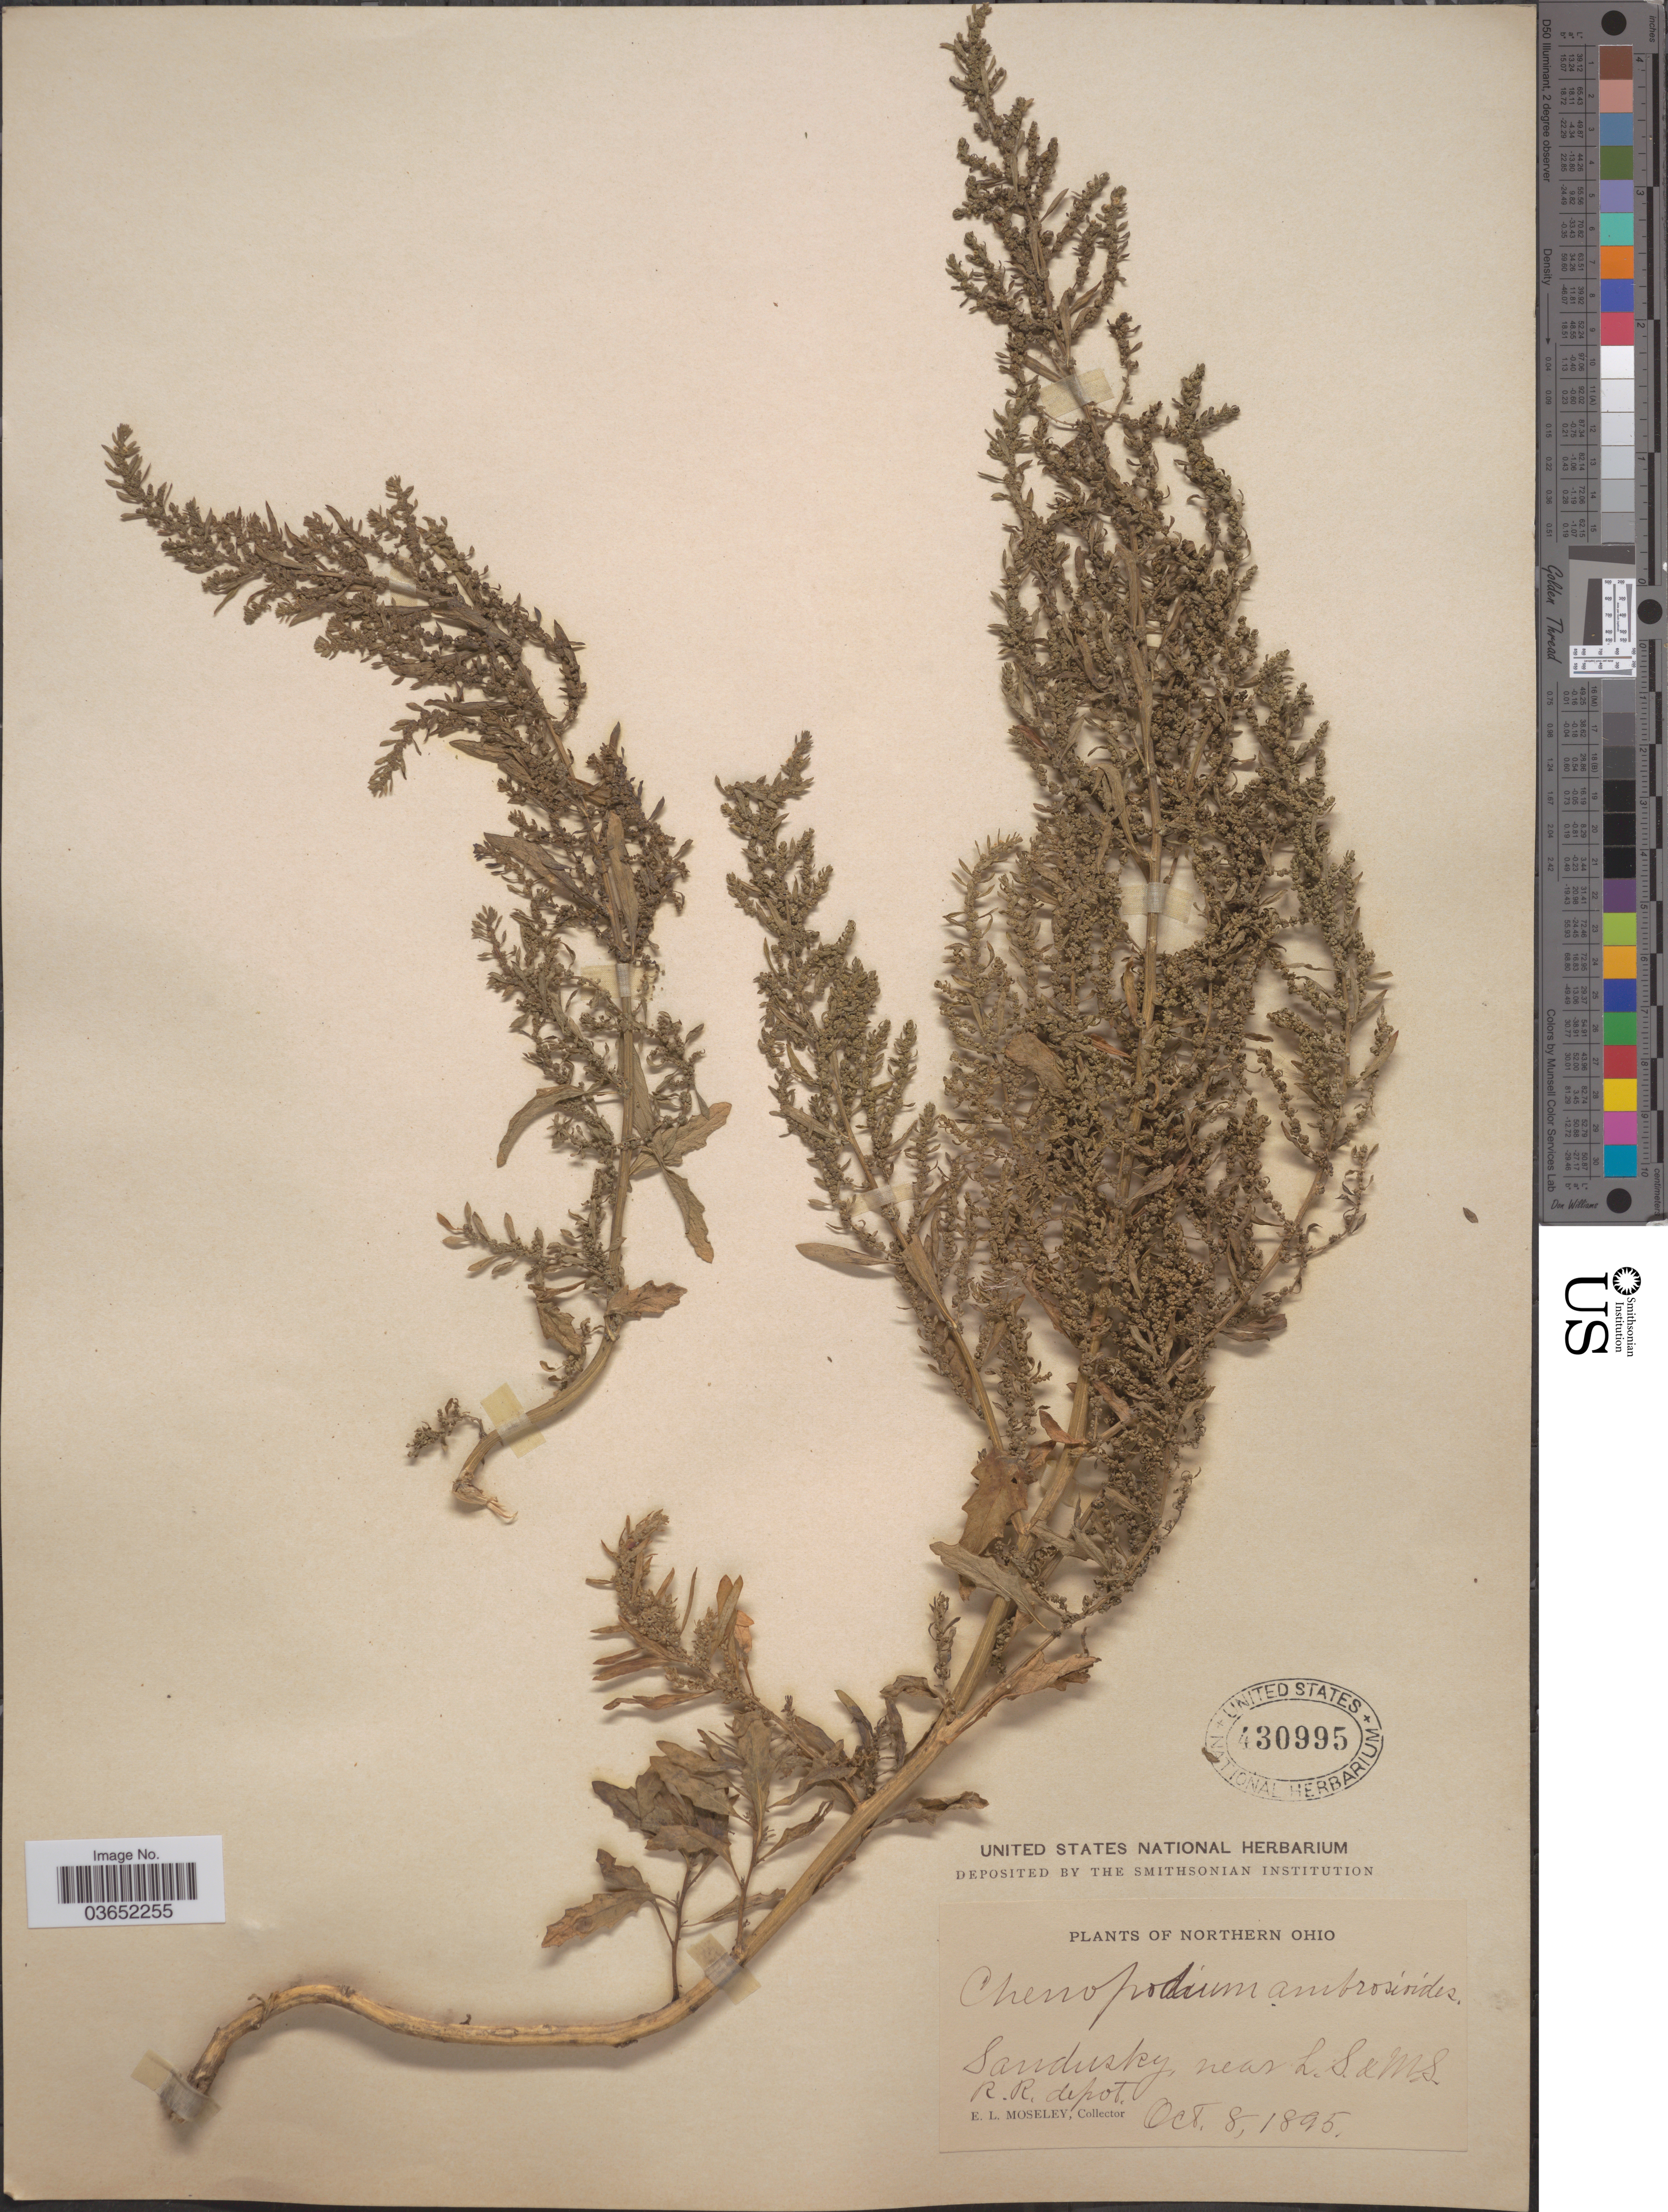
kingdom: Plantae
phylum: Tracheophyta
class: Magnoliopsida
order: Caryophyllales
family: Amaranthaceae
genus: Chenopodium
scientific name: Chenopodium ambrosioides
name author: L.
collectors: E. Moseley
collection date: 1895-10-08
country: United States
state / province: Ohio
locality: Northern Ohio. Sandusky, near L.S. & M.S. R.R. depot.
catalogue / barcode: US 430995